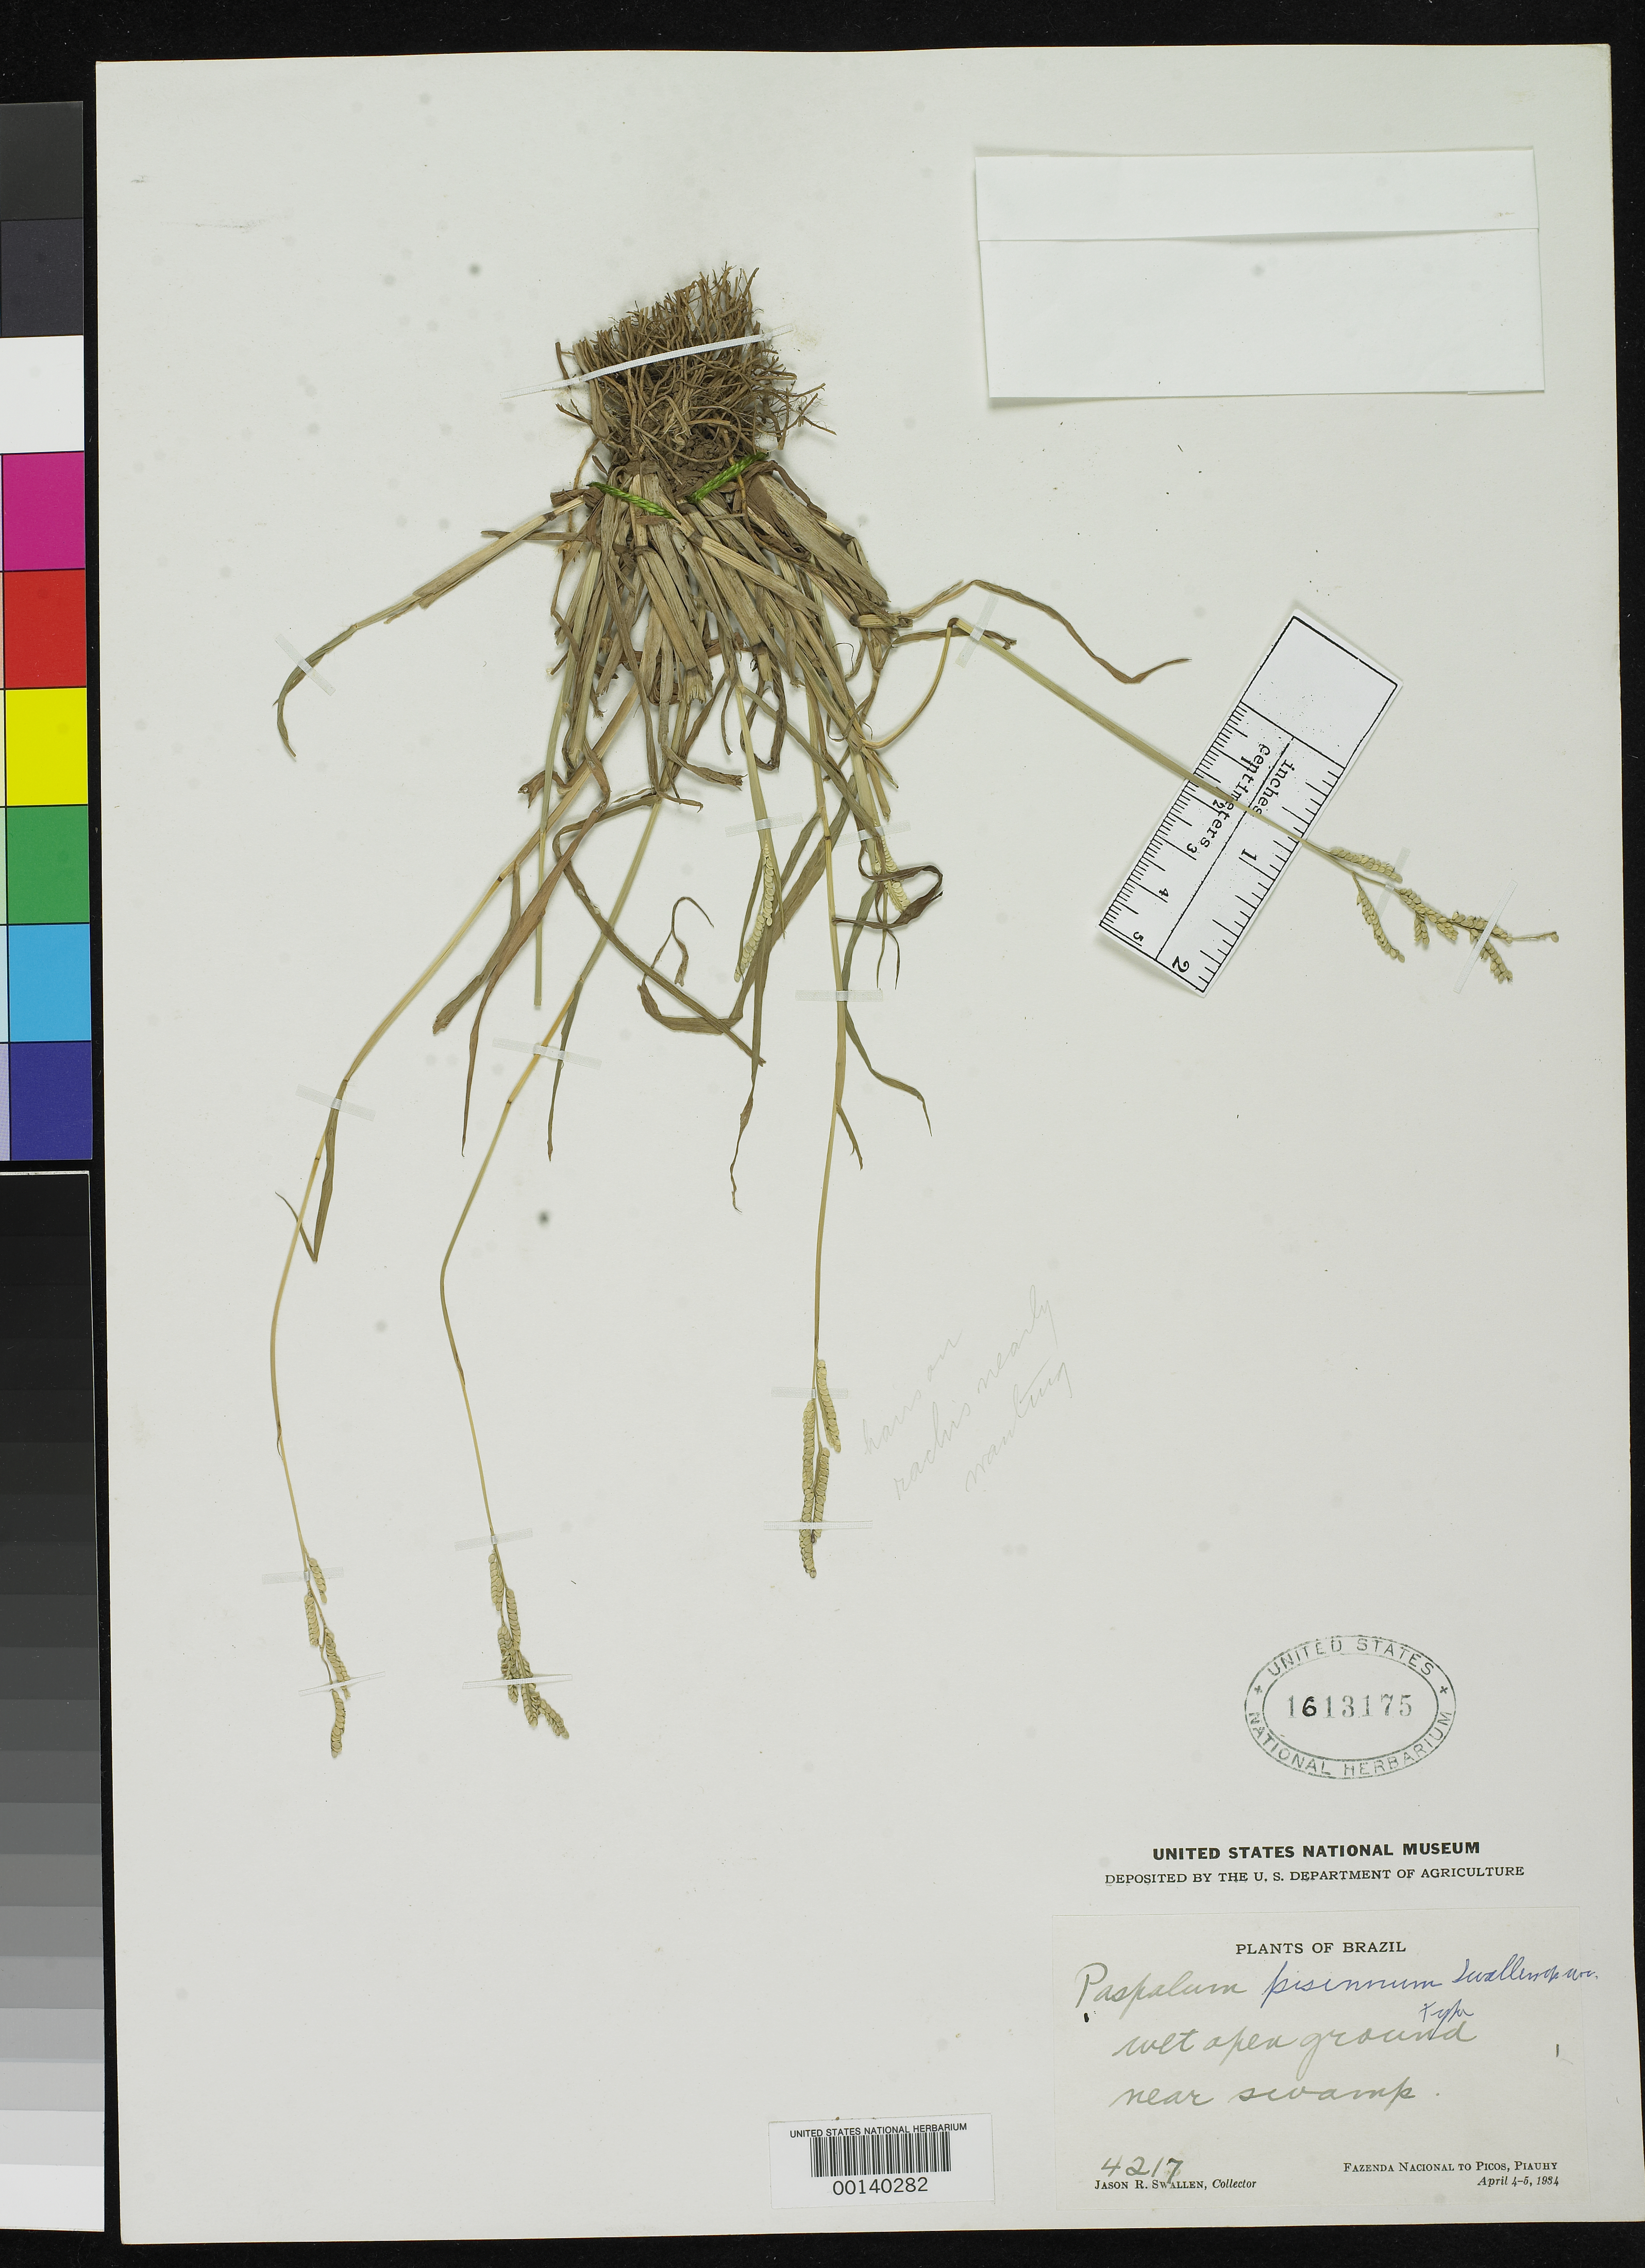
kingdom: Plantae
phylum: Tracheophyta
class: Liliopsida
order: Poales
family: Poaceae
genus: Paspalum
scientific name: Paspalum pisinnum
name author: Swallen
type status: Holotype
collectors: J. R. Swallen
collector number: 4217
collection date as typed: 04 Apr 1934 to 05 Apr 1934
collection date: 1934-04-04/1934-04-05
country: Brazil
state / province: Piauí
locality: Fazenda Nacional to Picos.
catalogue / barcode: US 1613175